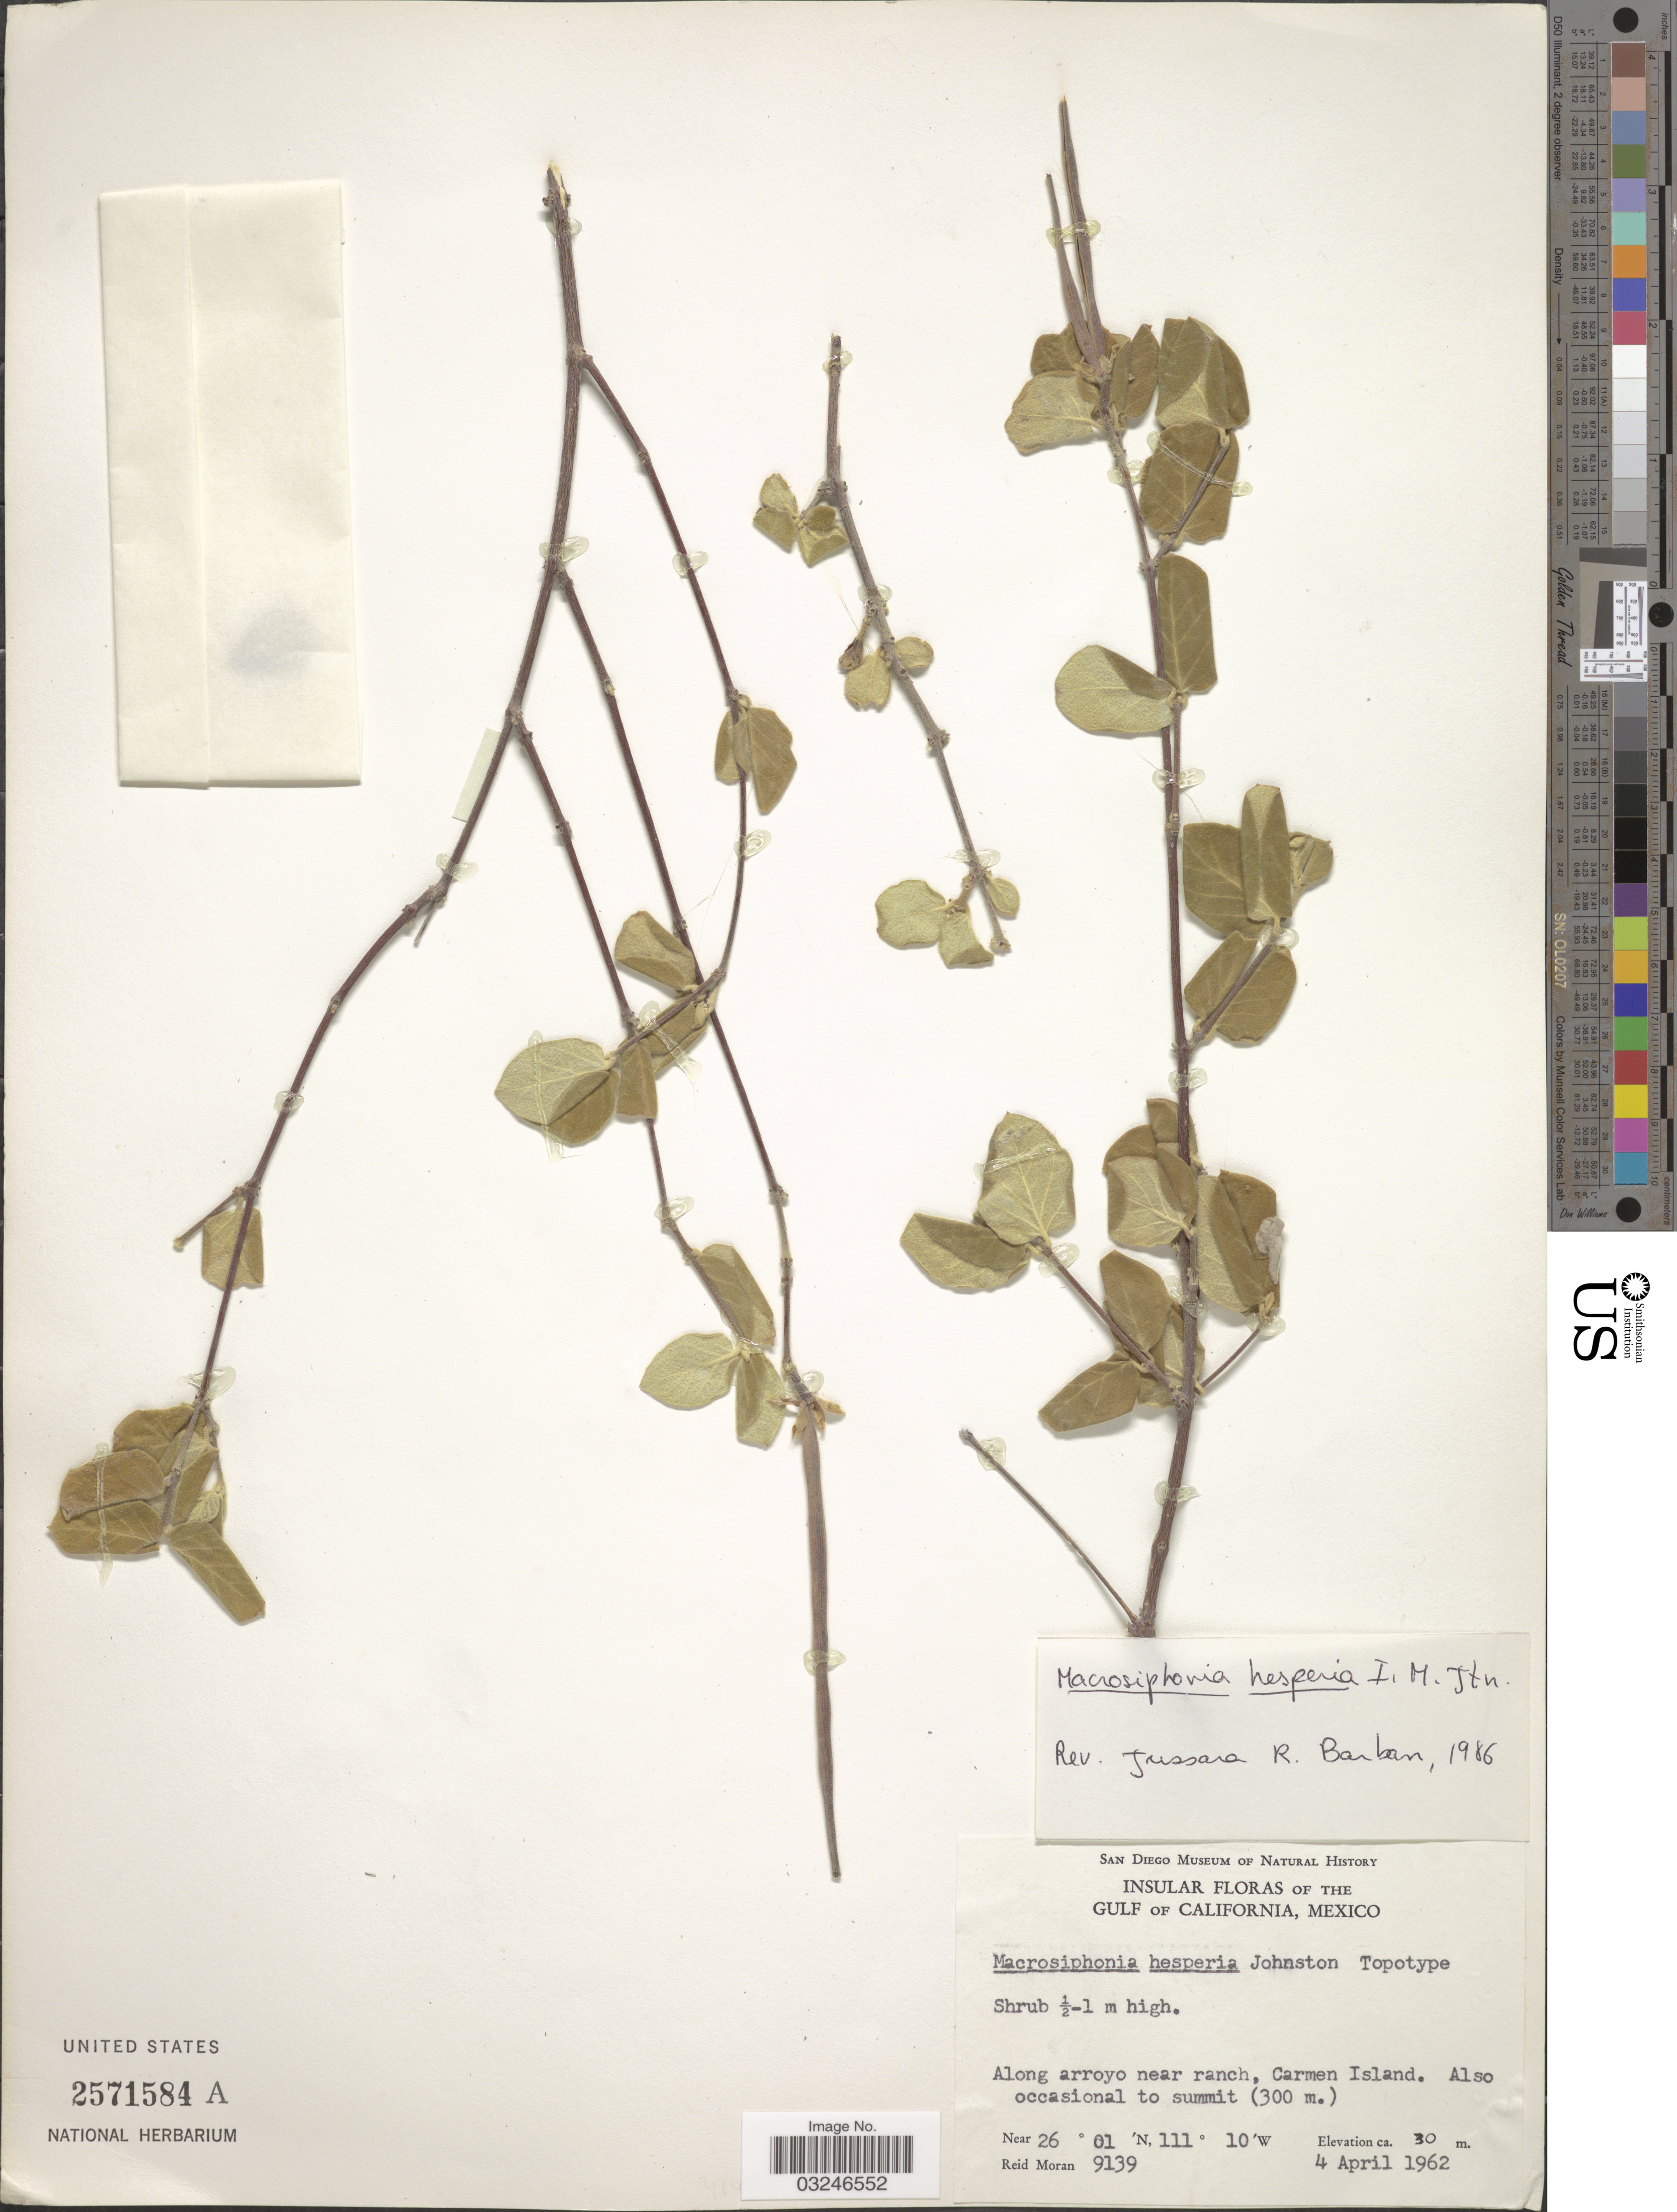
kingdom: Plantae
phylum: Tracheophyta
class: Magnoliopsida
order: Gentianales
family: Apocynaceae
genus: Macrosiphonia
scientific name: Macrosiphonia hesperia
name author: I.M. Johnst.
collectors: R. Moran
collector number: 9139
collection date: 1962-04-04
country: Mexico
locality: The Gulf of California. Along arroyo near ranch, Carmen Island.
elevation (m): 30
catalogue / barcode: US 2571584A